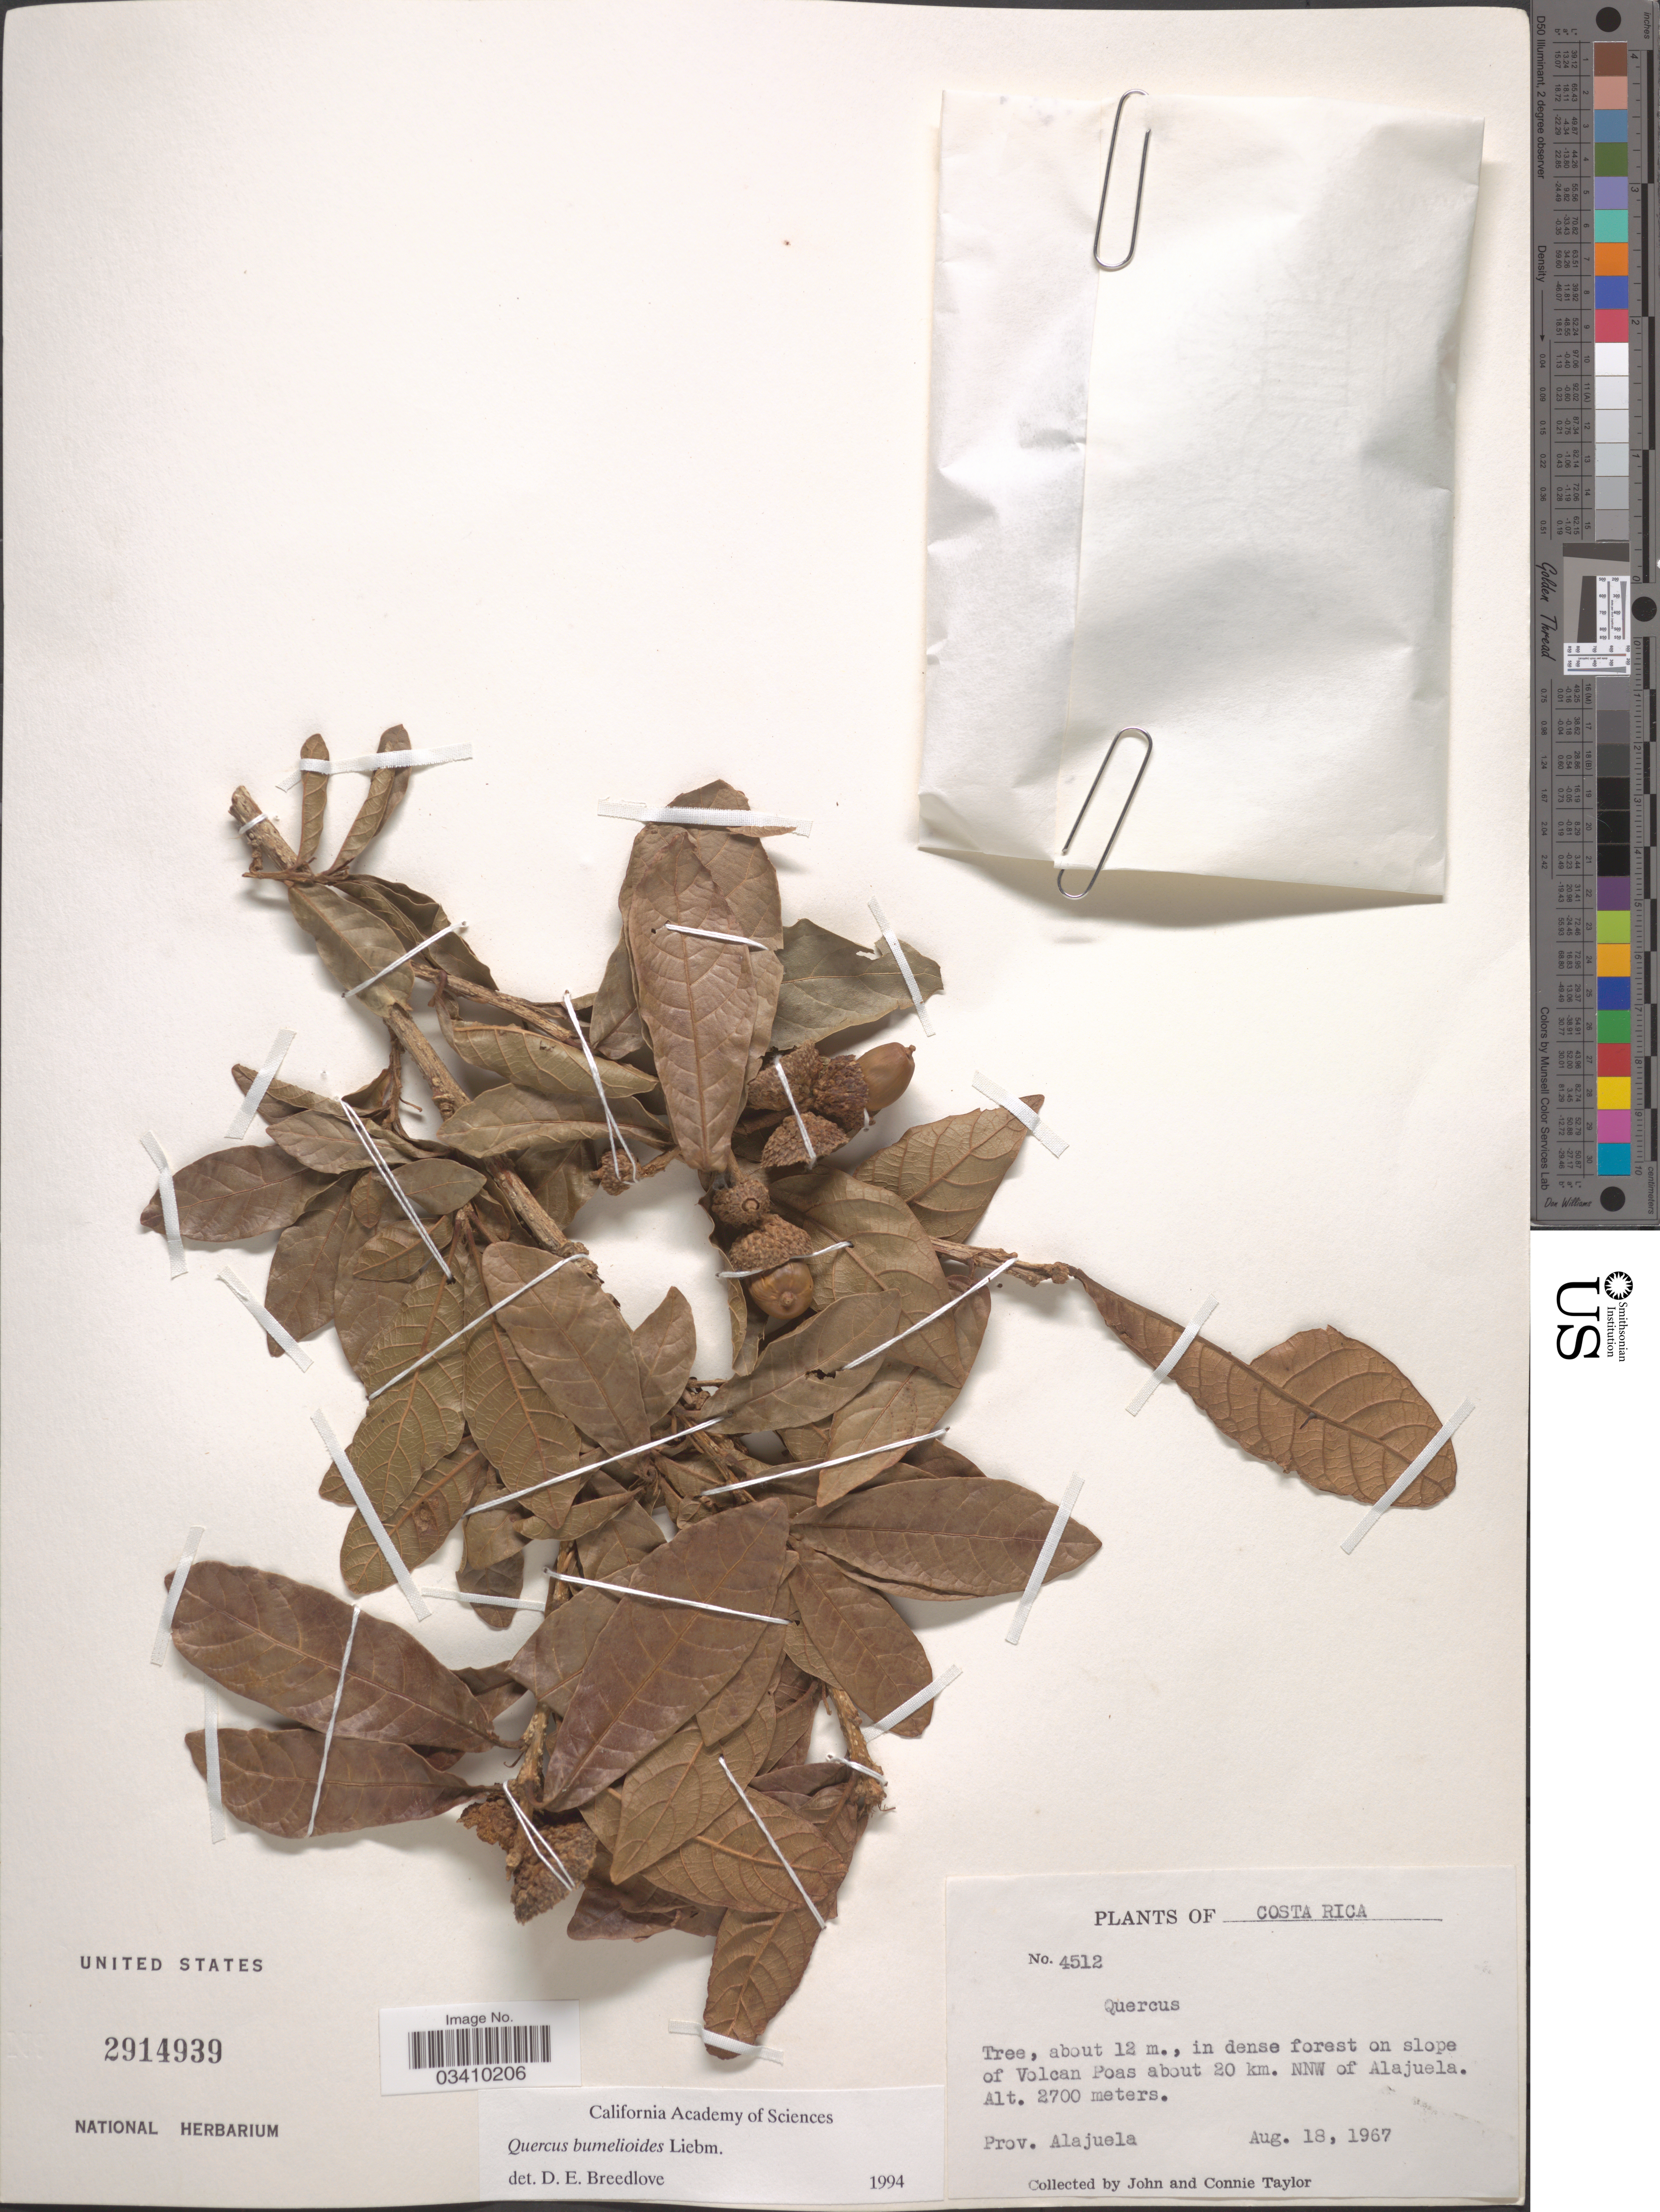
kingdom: Plantae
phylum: Tracheophyta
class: Magnoliopsida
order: Fagales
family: Fagaceae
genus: Quercus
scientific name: Quercus bumelioides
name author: Liebm.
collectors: J. Taylor & C. Taylor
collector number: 4512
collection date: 1967-08-18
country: Costa Rica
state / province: Alajuela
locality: In dense forest on slope of Volcan Poas about 20 km. NNW of Alajuela.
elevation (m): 2700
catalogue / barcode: US 2914939